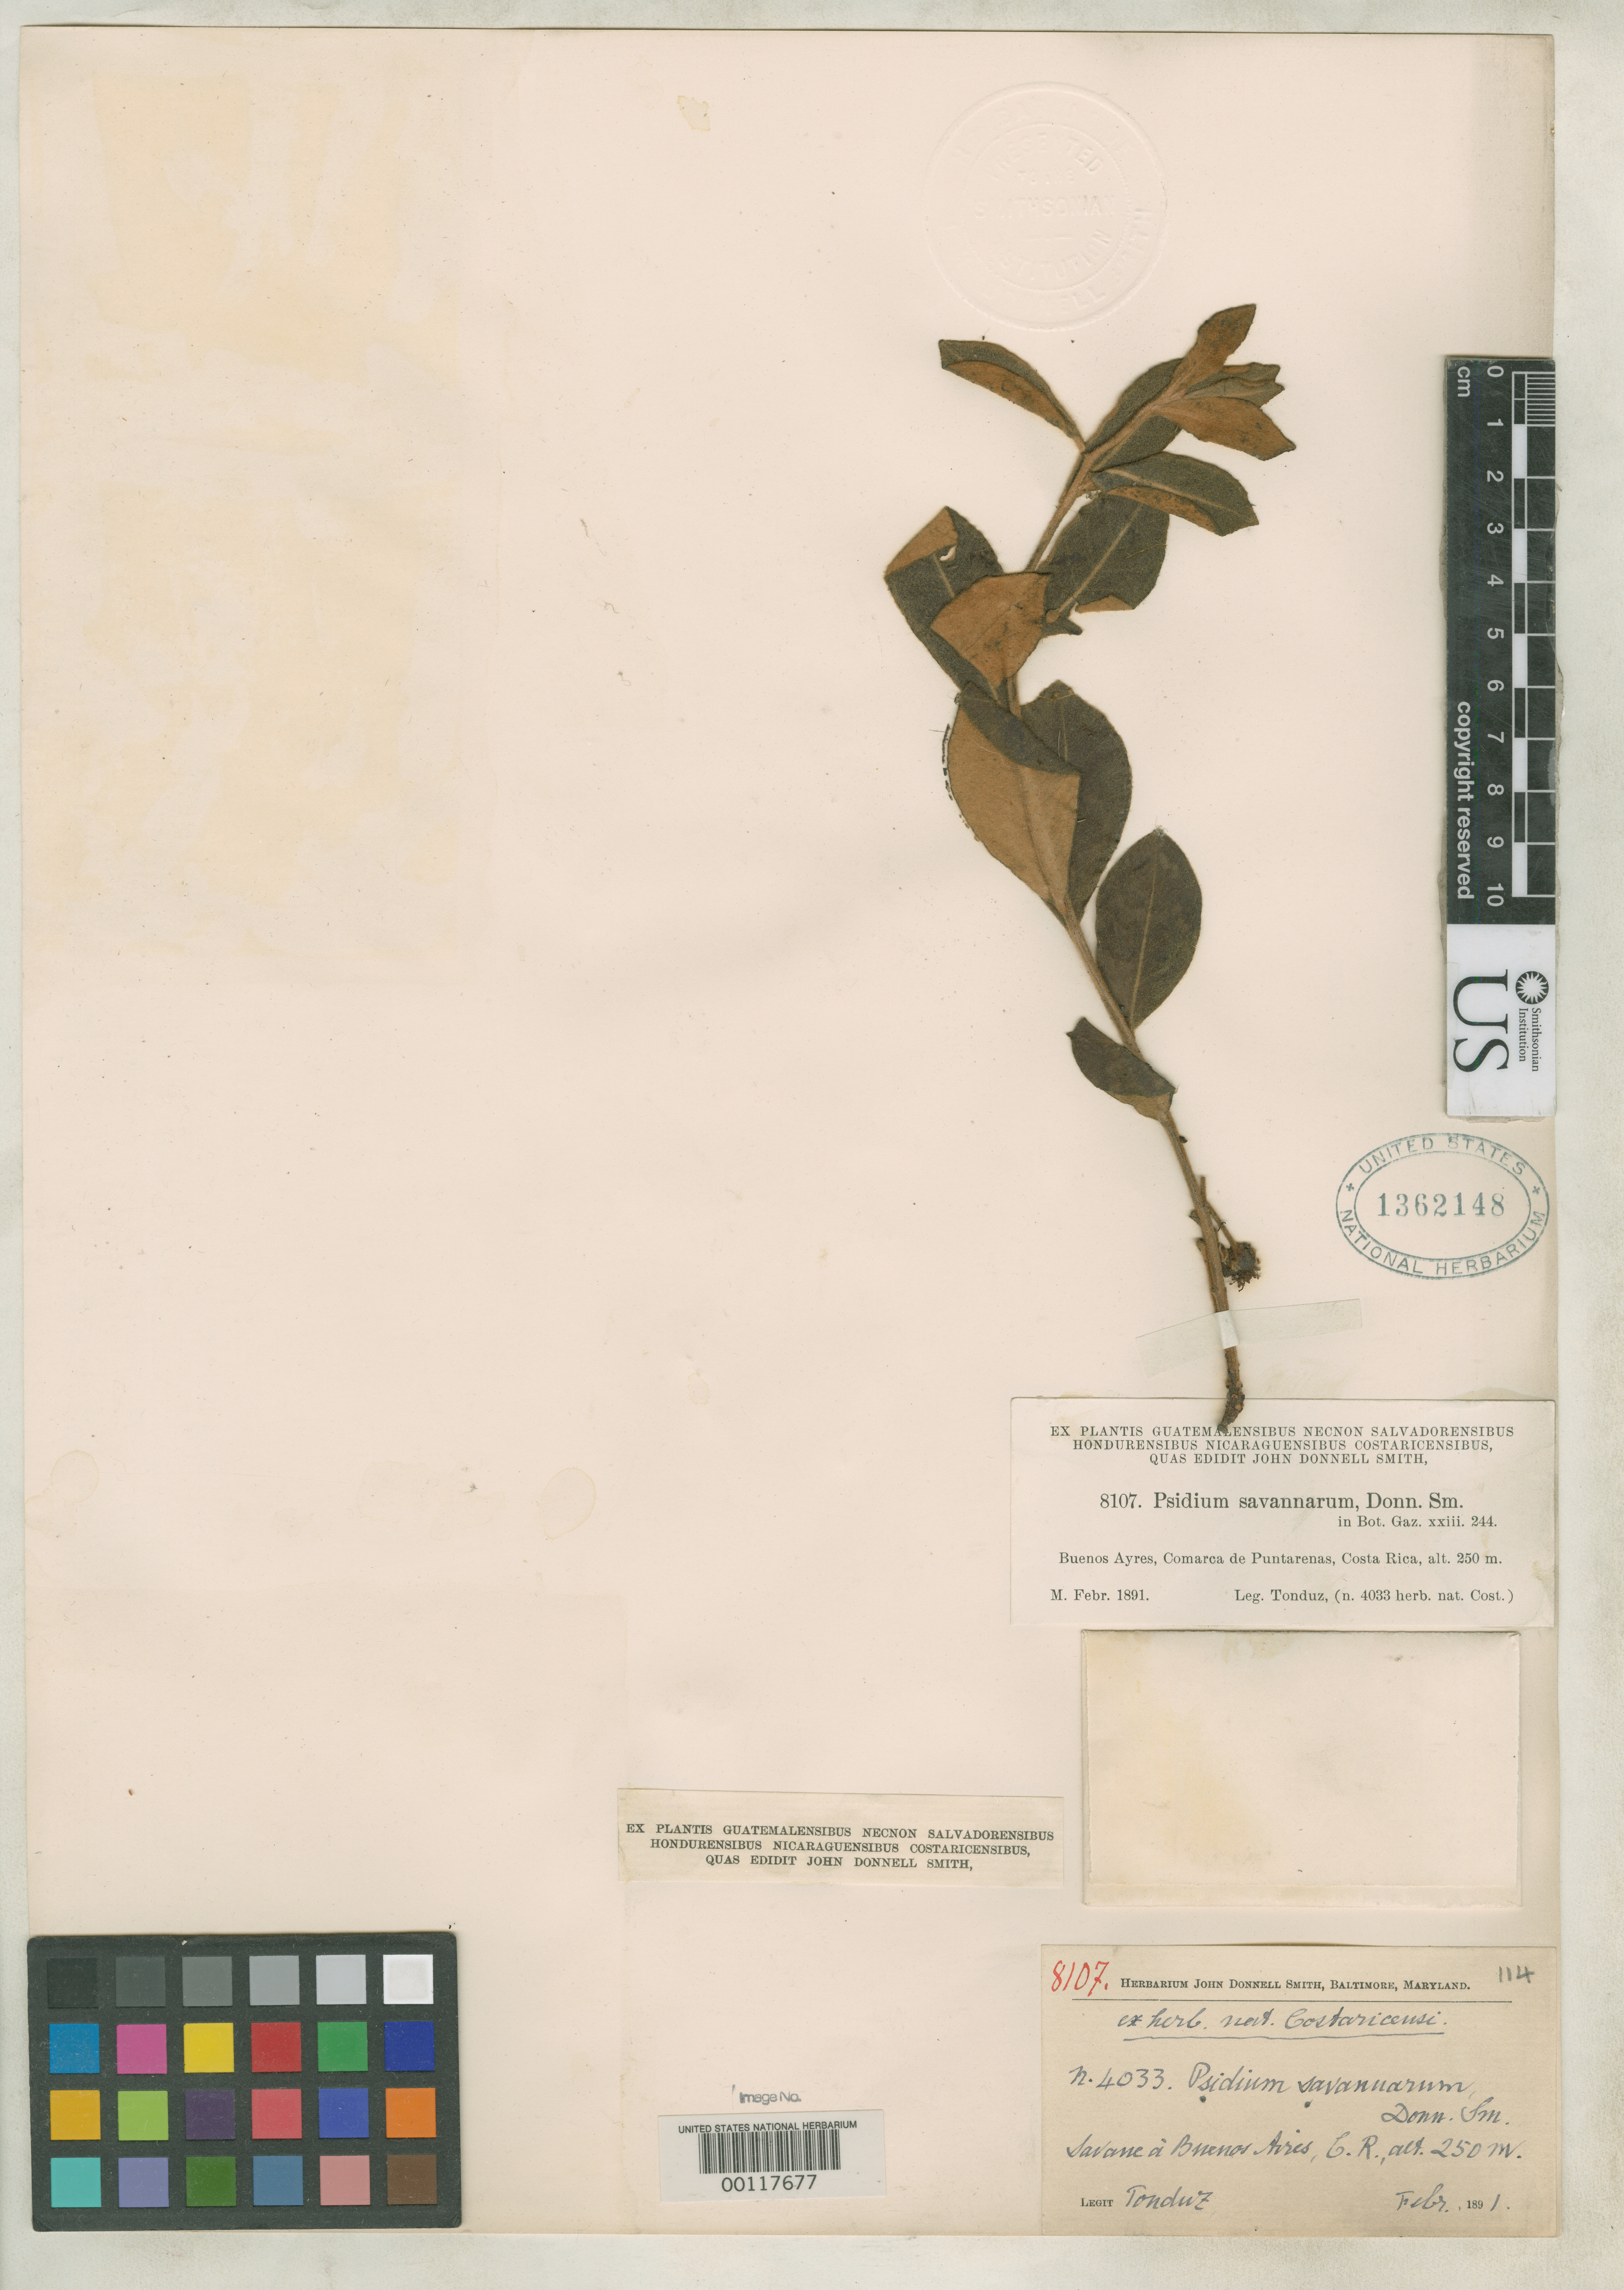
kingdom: Plantae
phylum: Tracheophyta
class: Magnoliopsida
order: Myrtales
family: Myrtaceae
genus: Psidium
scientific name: Psidium savannarum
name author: Donn. Sm.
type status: Isotype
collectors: A. Tonduz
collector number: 4033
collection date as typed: Feb 1891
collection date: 1891-02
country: Costa Rica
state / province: Puntarenas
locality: Buenos Ayres.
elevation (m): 244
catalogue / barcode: US 1362148